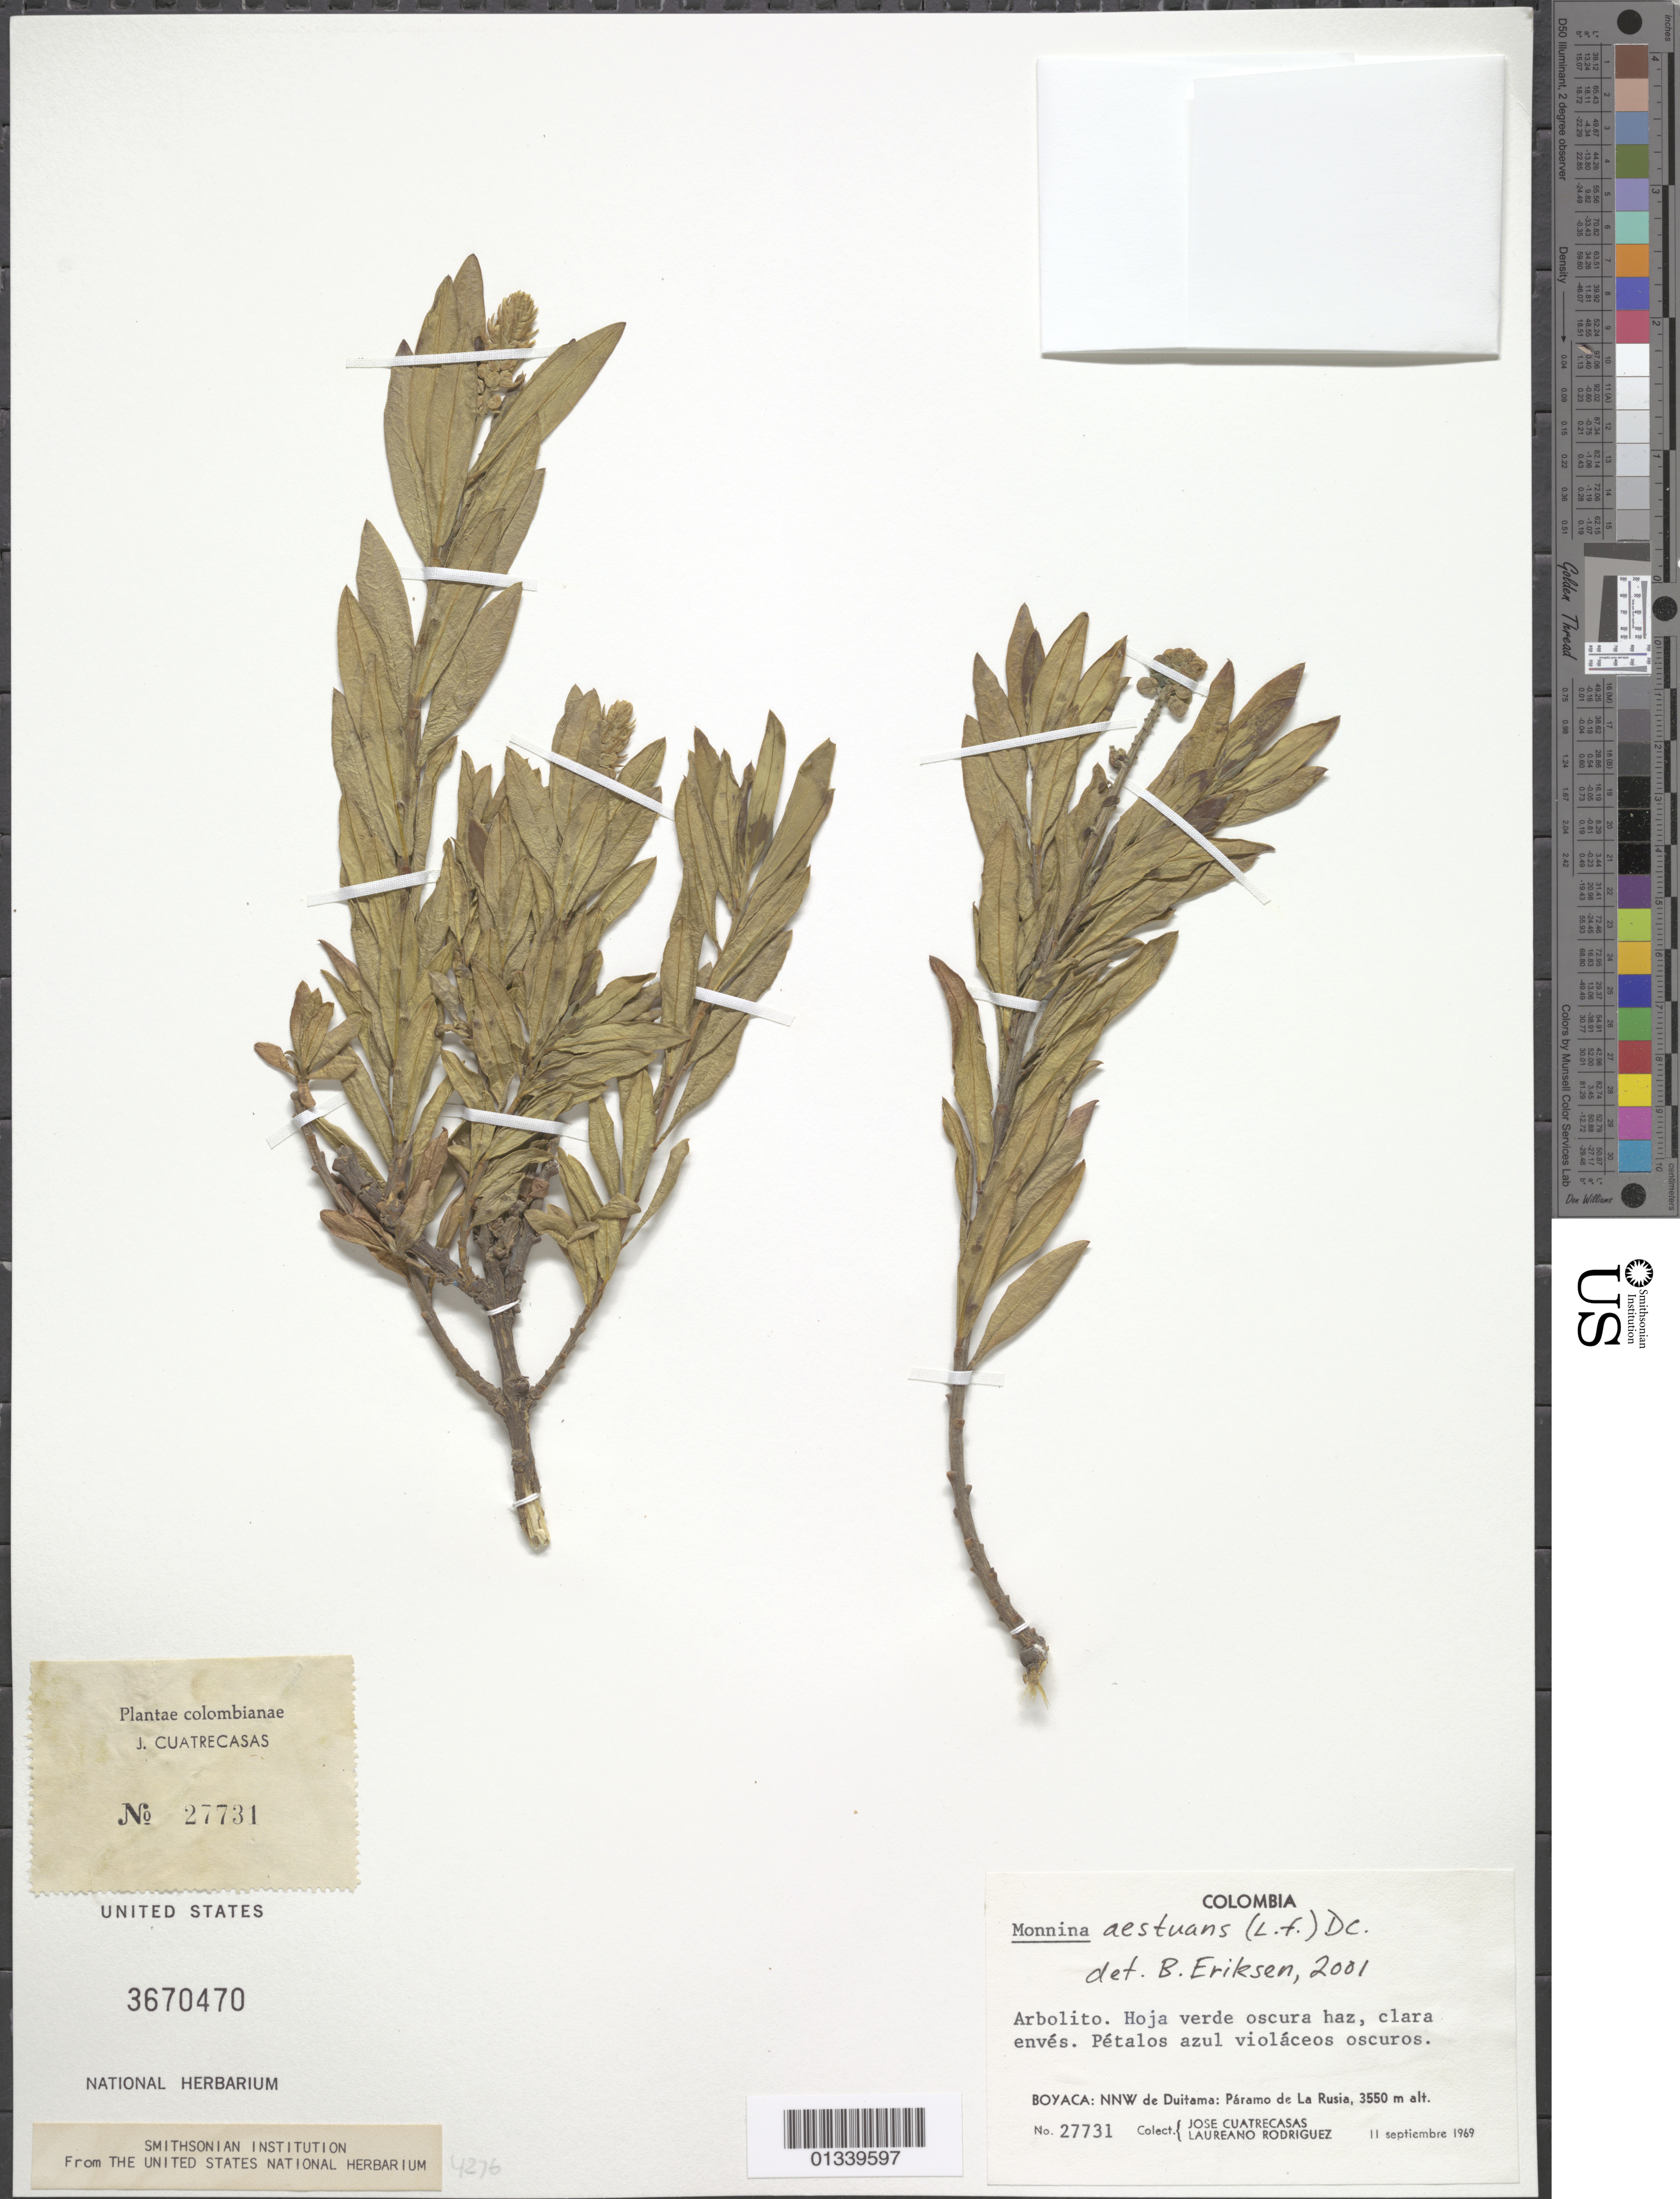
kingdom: Plantae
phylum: Tracheophyta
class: Magnoliopsida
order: Fabales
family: Polygalaceae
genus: Monnina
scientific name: Monnina sp.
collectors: J. Cuatrecasas & L. Rodriguez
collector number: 27731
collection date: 1969-09-11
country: Colombia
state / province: Boyacá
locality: NNW de Duitama: Paramo de La Rusia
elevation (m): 3550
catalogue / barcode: US 3670470